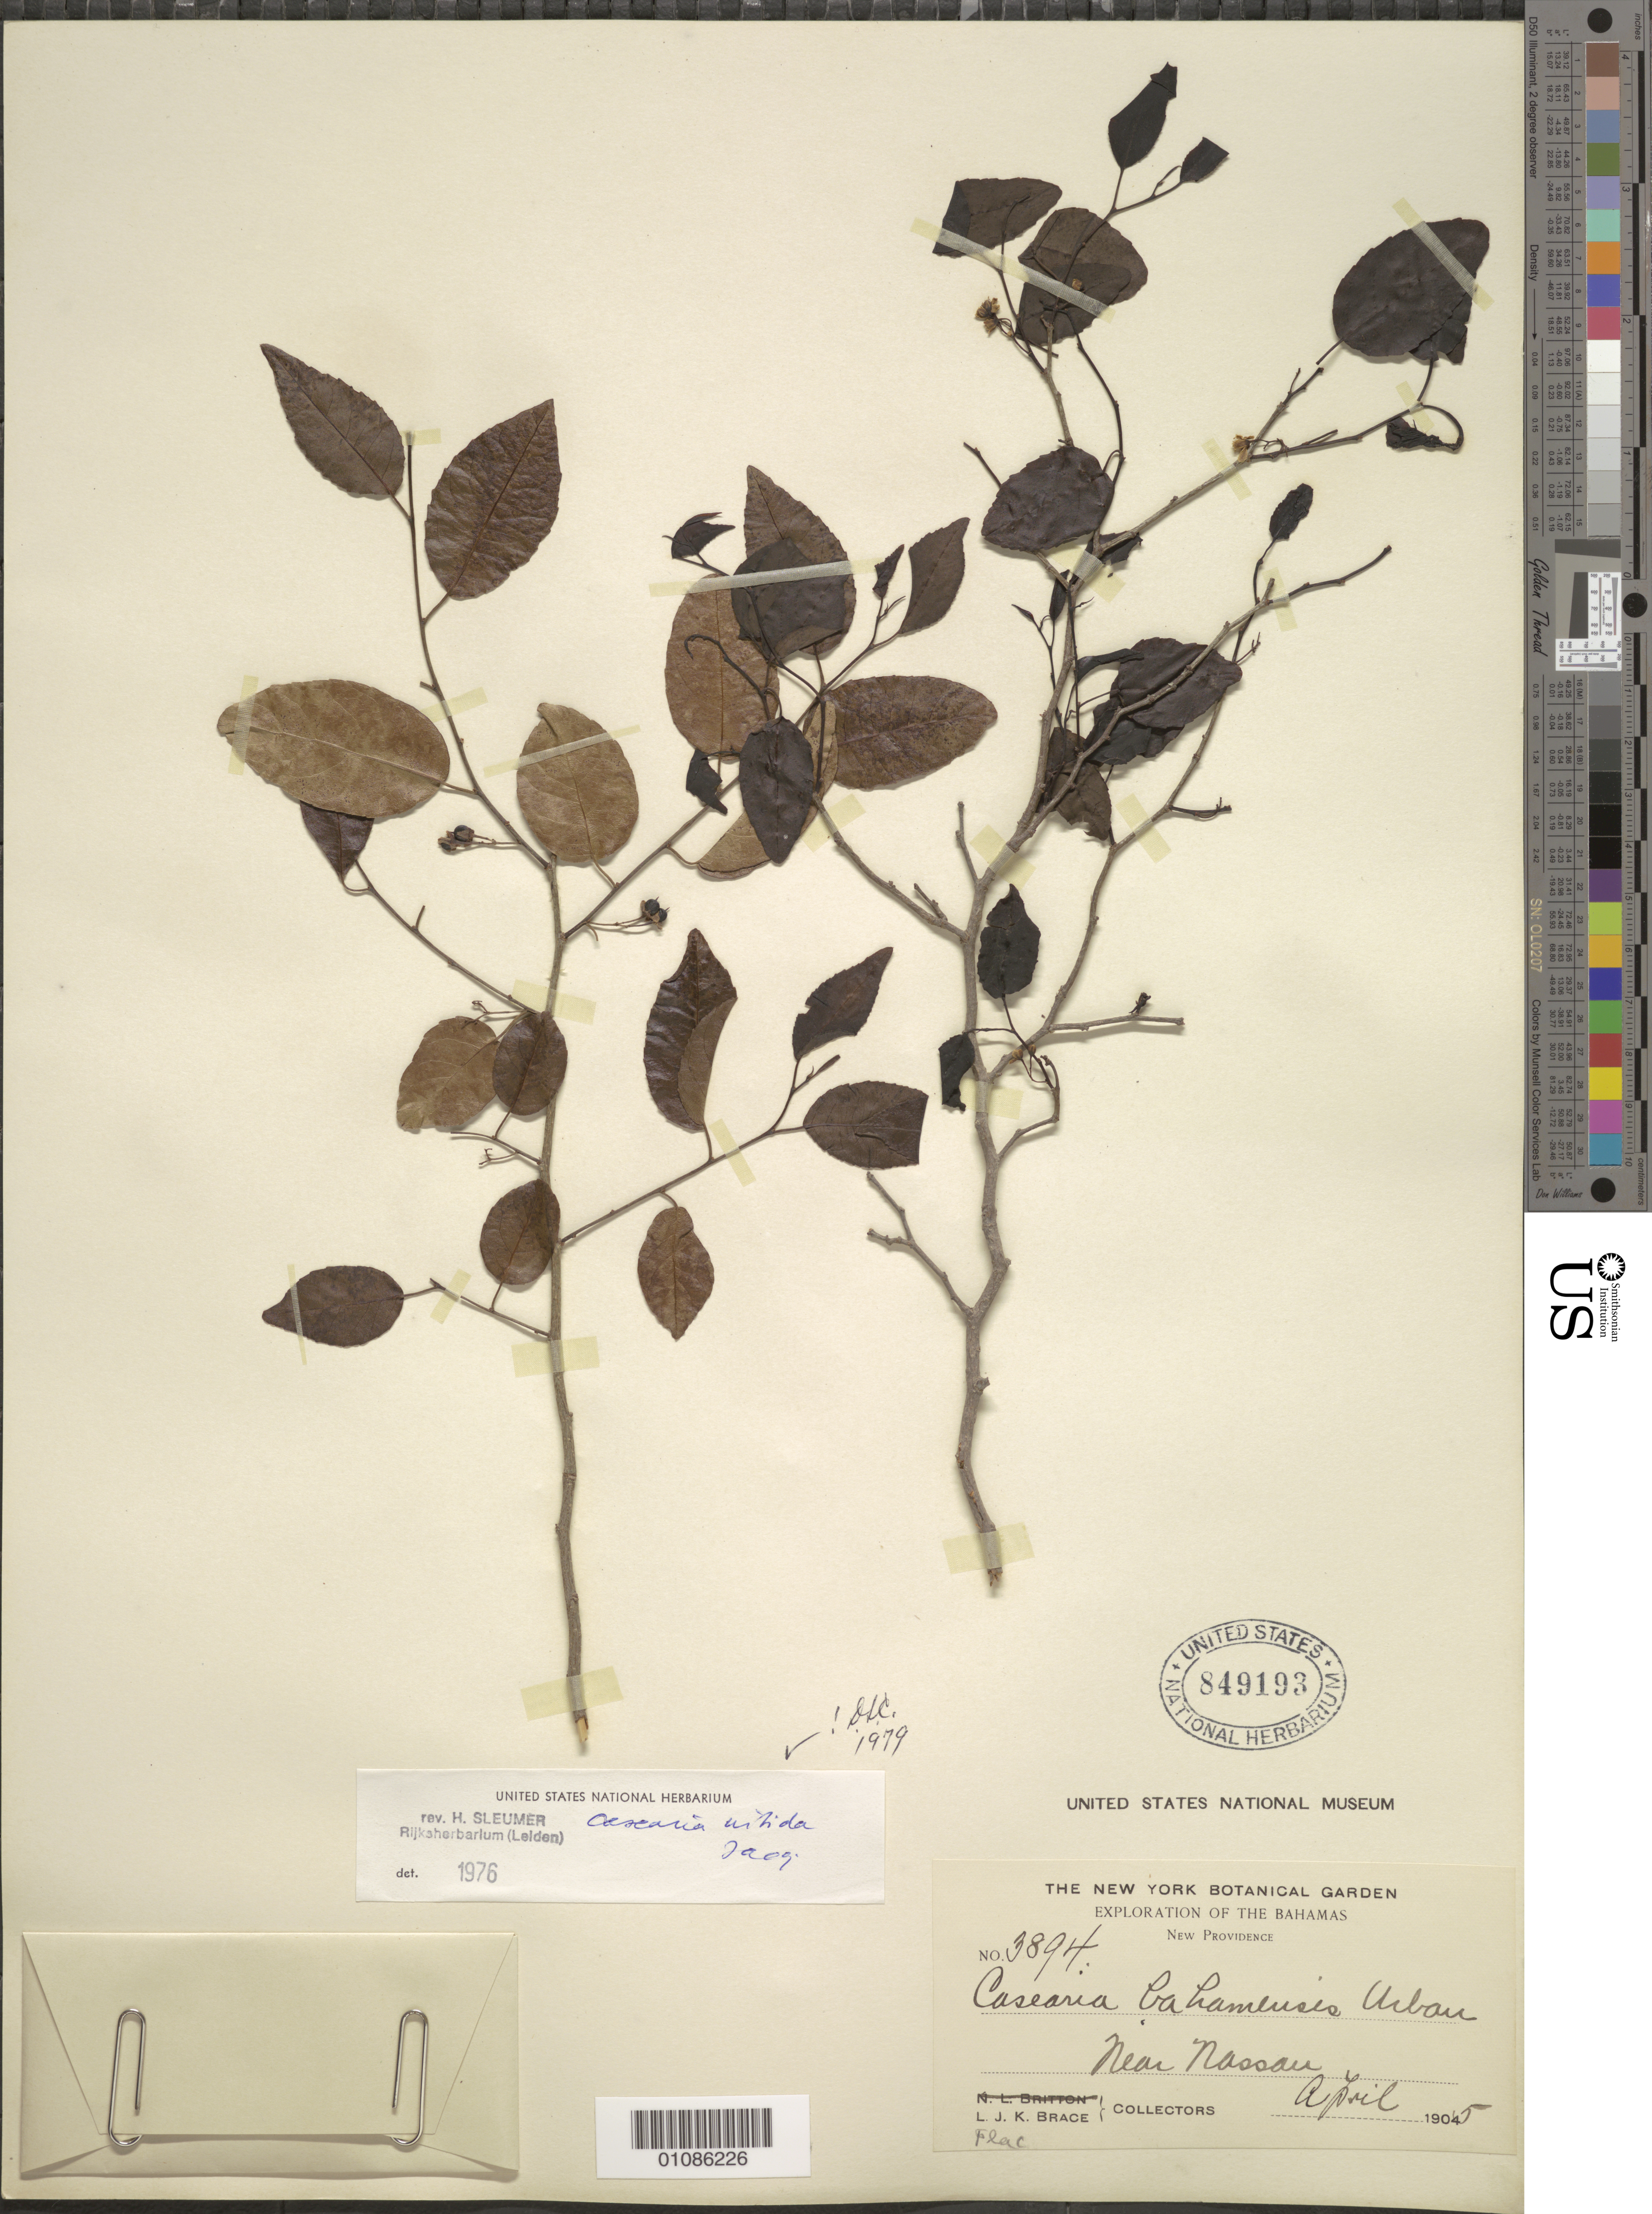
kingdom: Plantae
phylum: Tracheophyta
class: Magnoliopsida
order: Malpighiales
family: Salicaceae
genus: Casearia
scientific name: Casearia bahamensis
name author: Urb.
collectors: L. J. K. Brace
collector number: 3894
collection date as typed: Apr 1904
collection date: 1904-04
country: Bahamas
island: New Providence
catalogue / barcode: US 849193